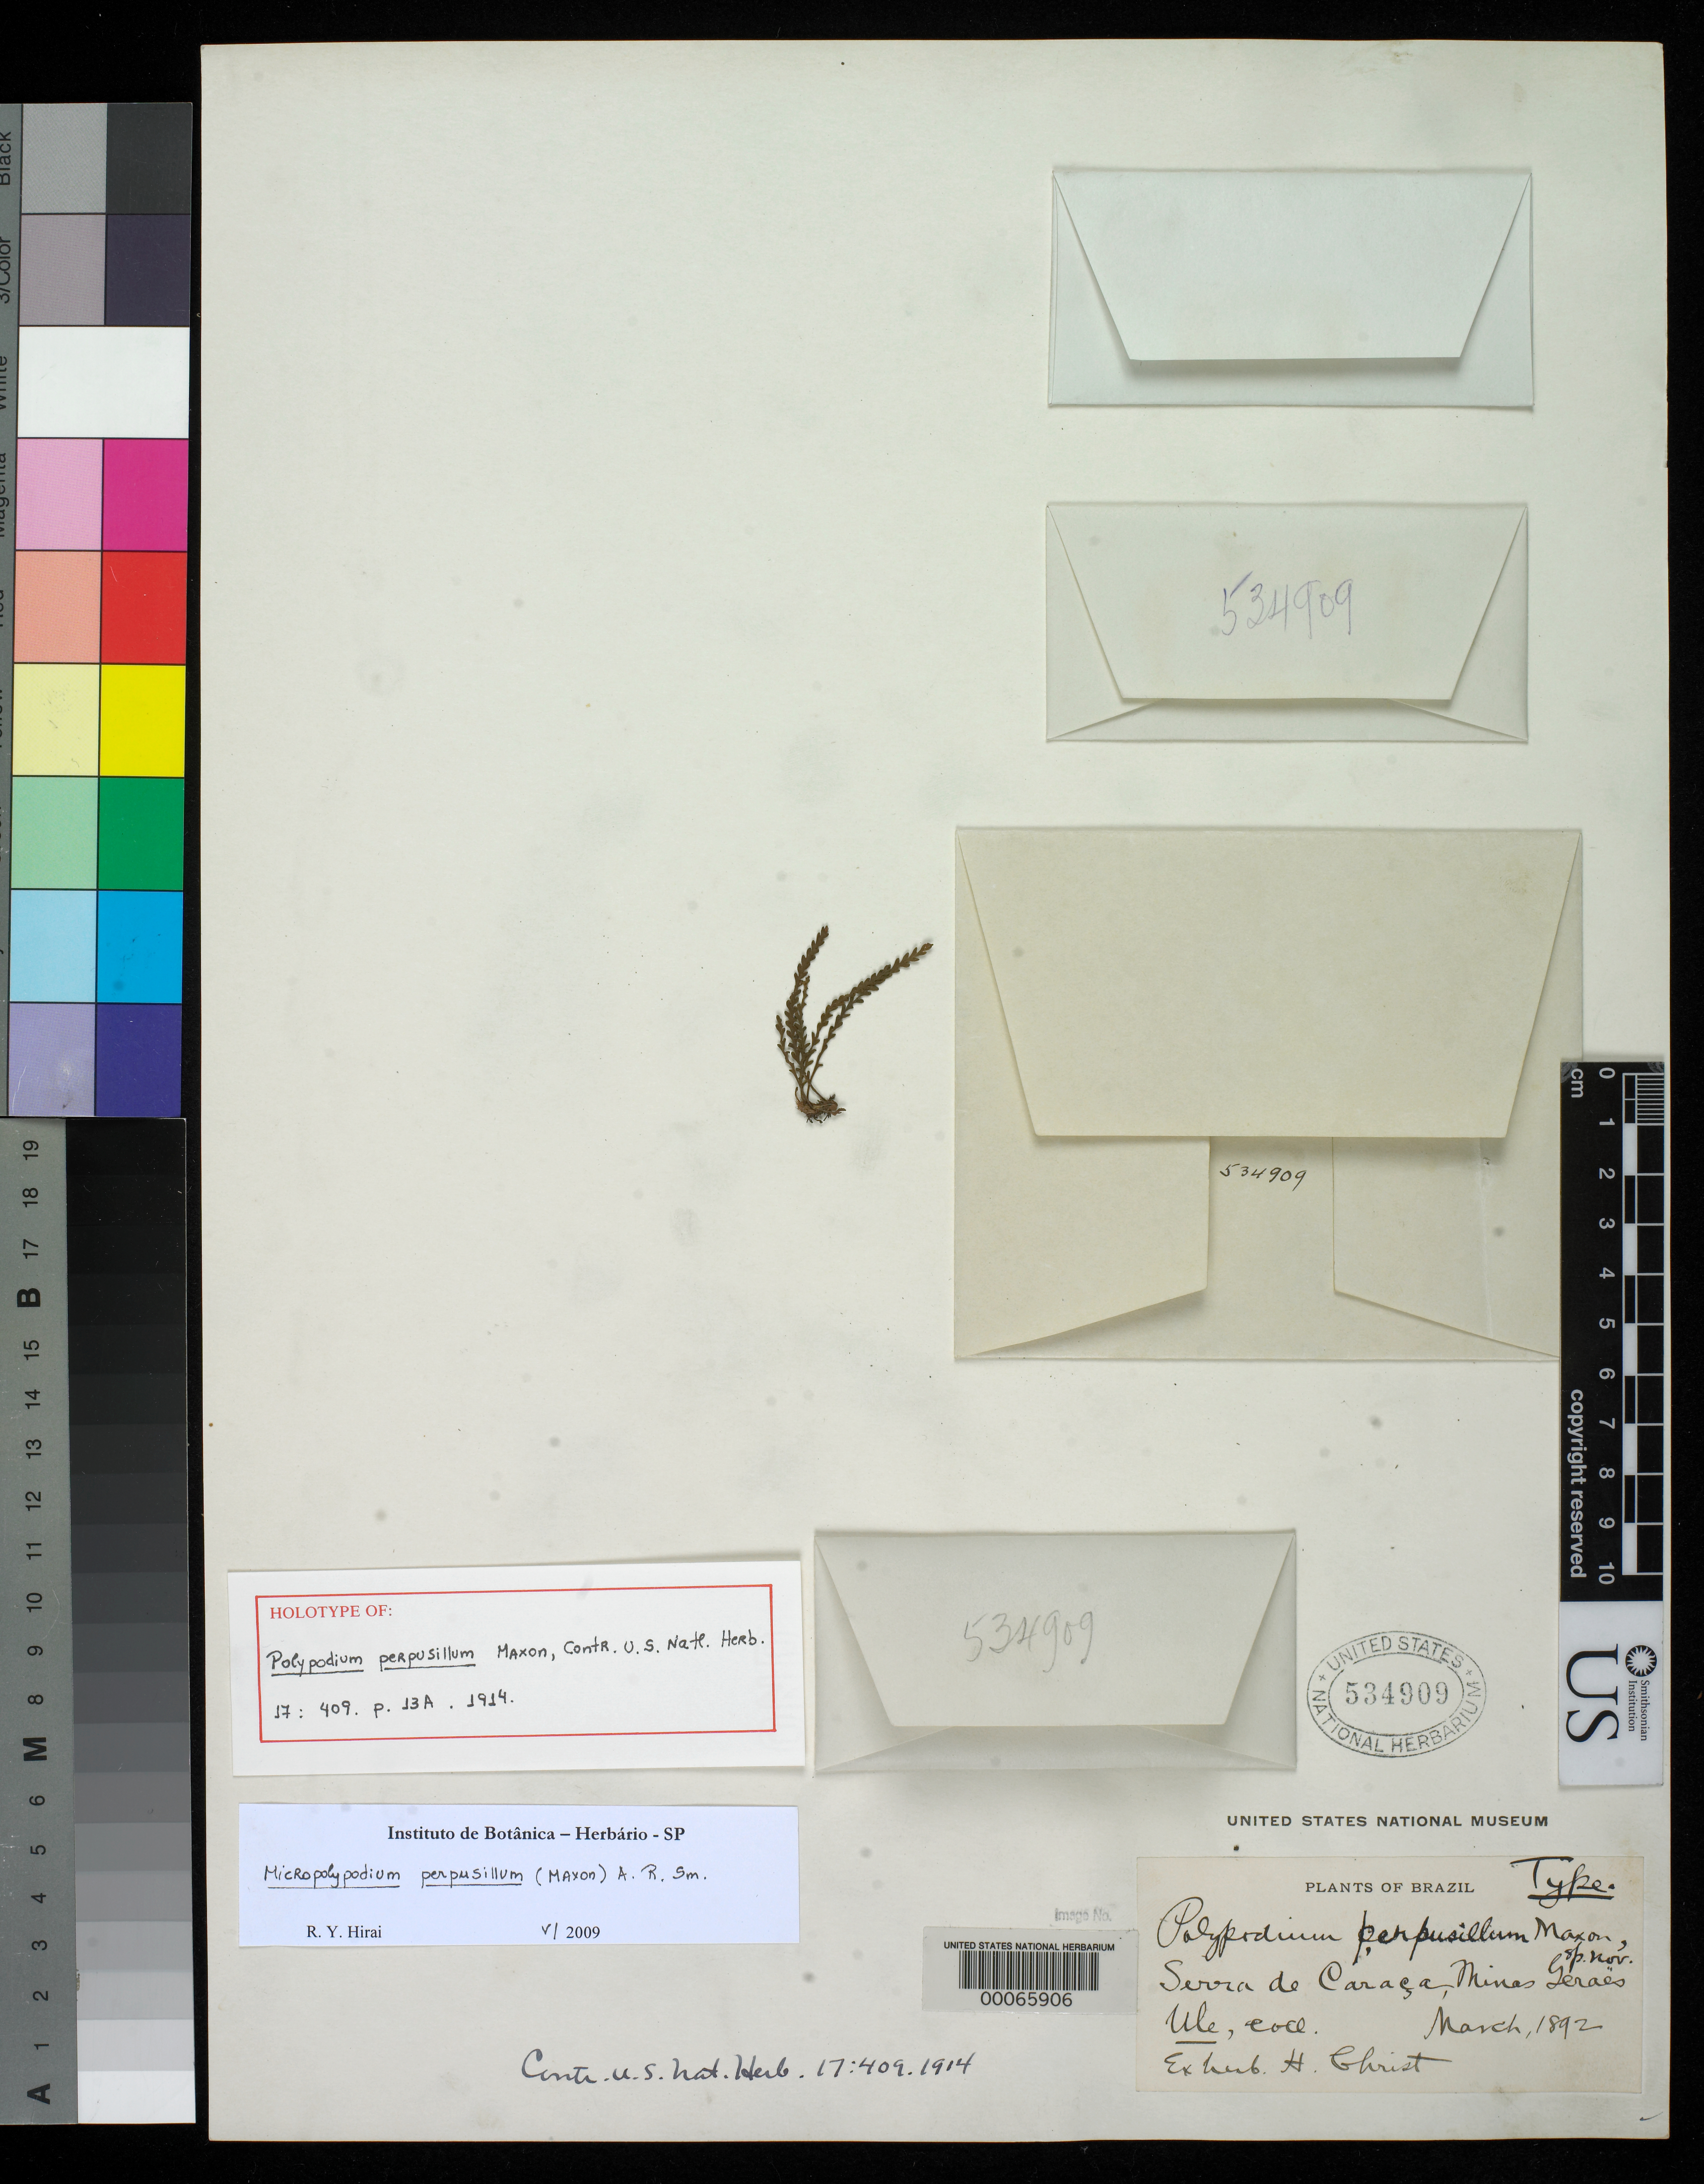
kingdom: Plantae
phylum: Tracheophyta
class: Polypodiopsida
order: Polypodiales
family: Polypodiaceae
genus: Polypodium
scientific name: Polypodium perpusillum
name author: Maxon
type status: Holotype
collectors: E. H. Ule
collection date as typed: Mar 1892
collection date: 1892-03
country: Brazil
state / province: Minas Gerais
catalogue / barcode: US 534909